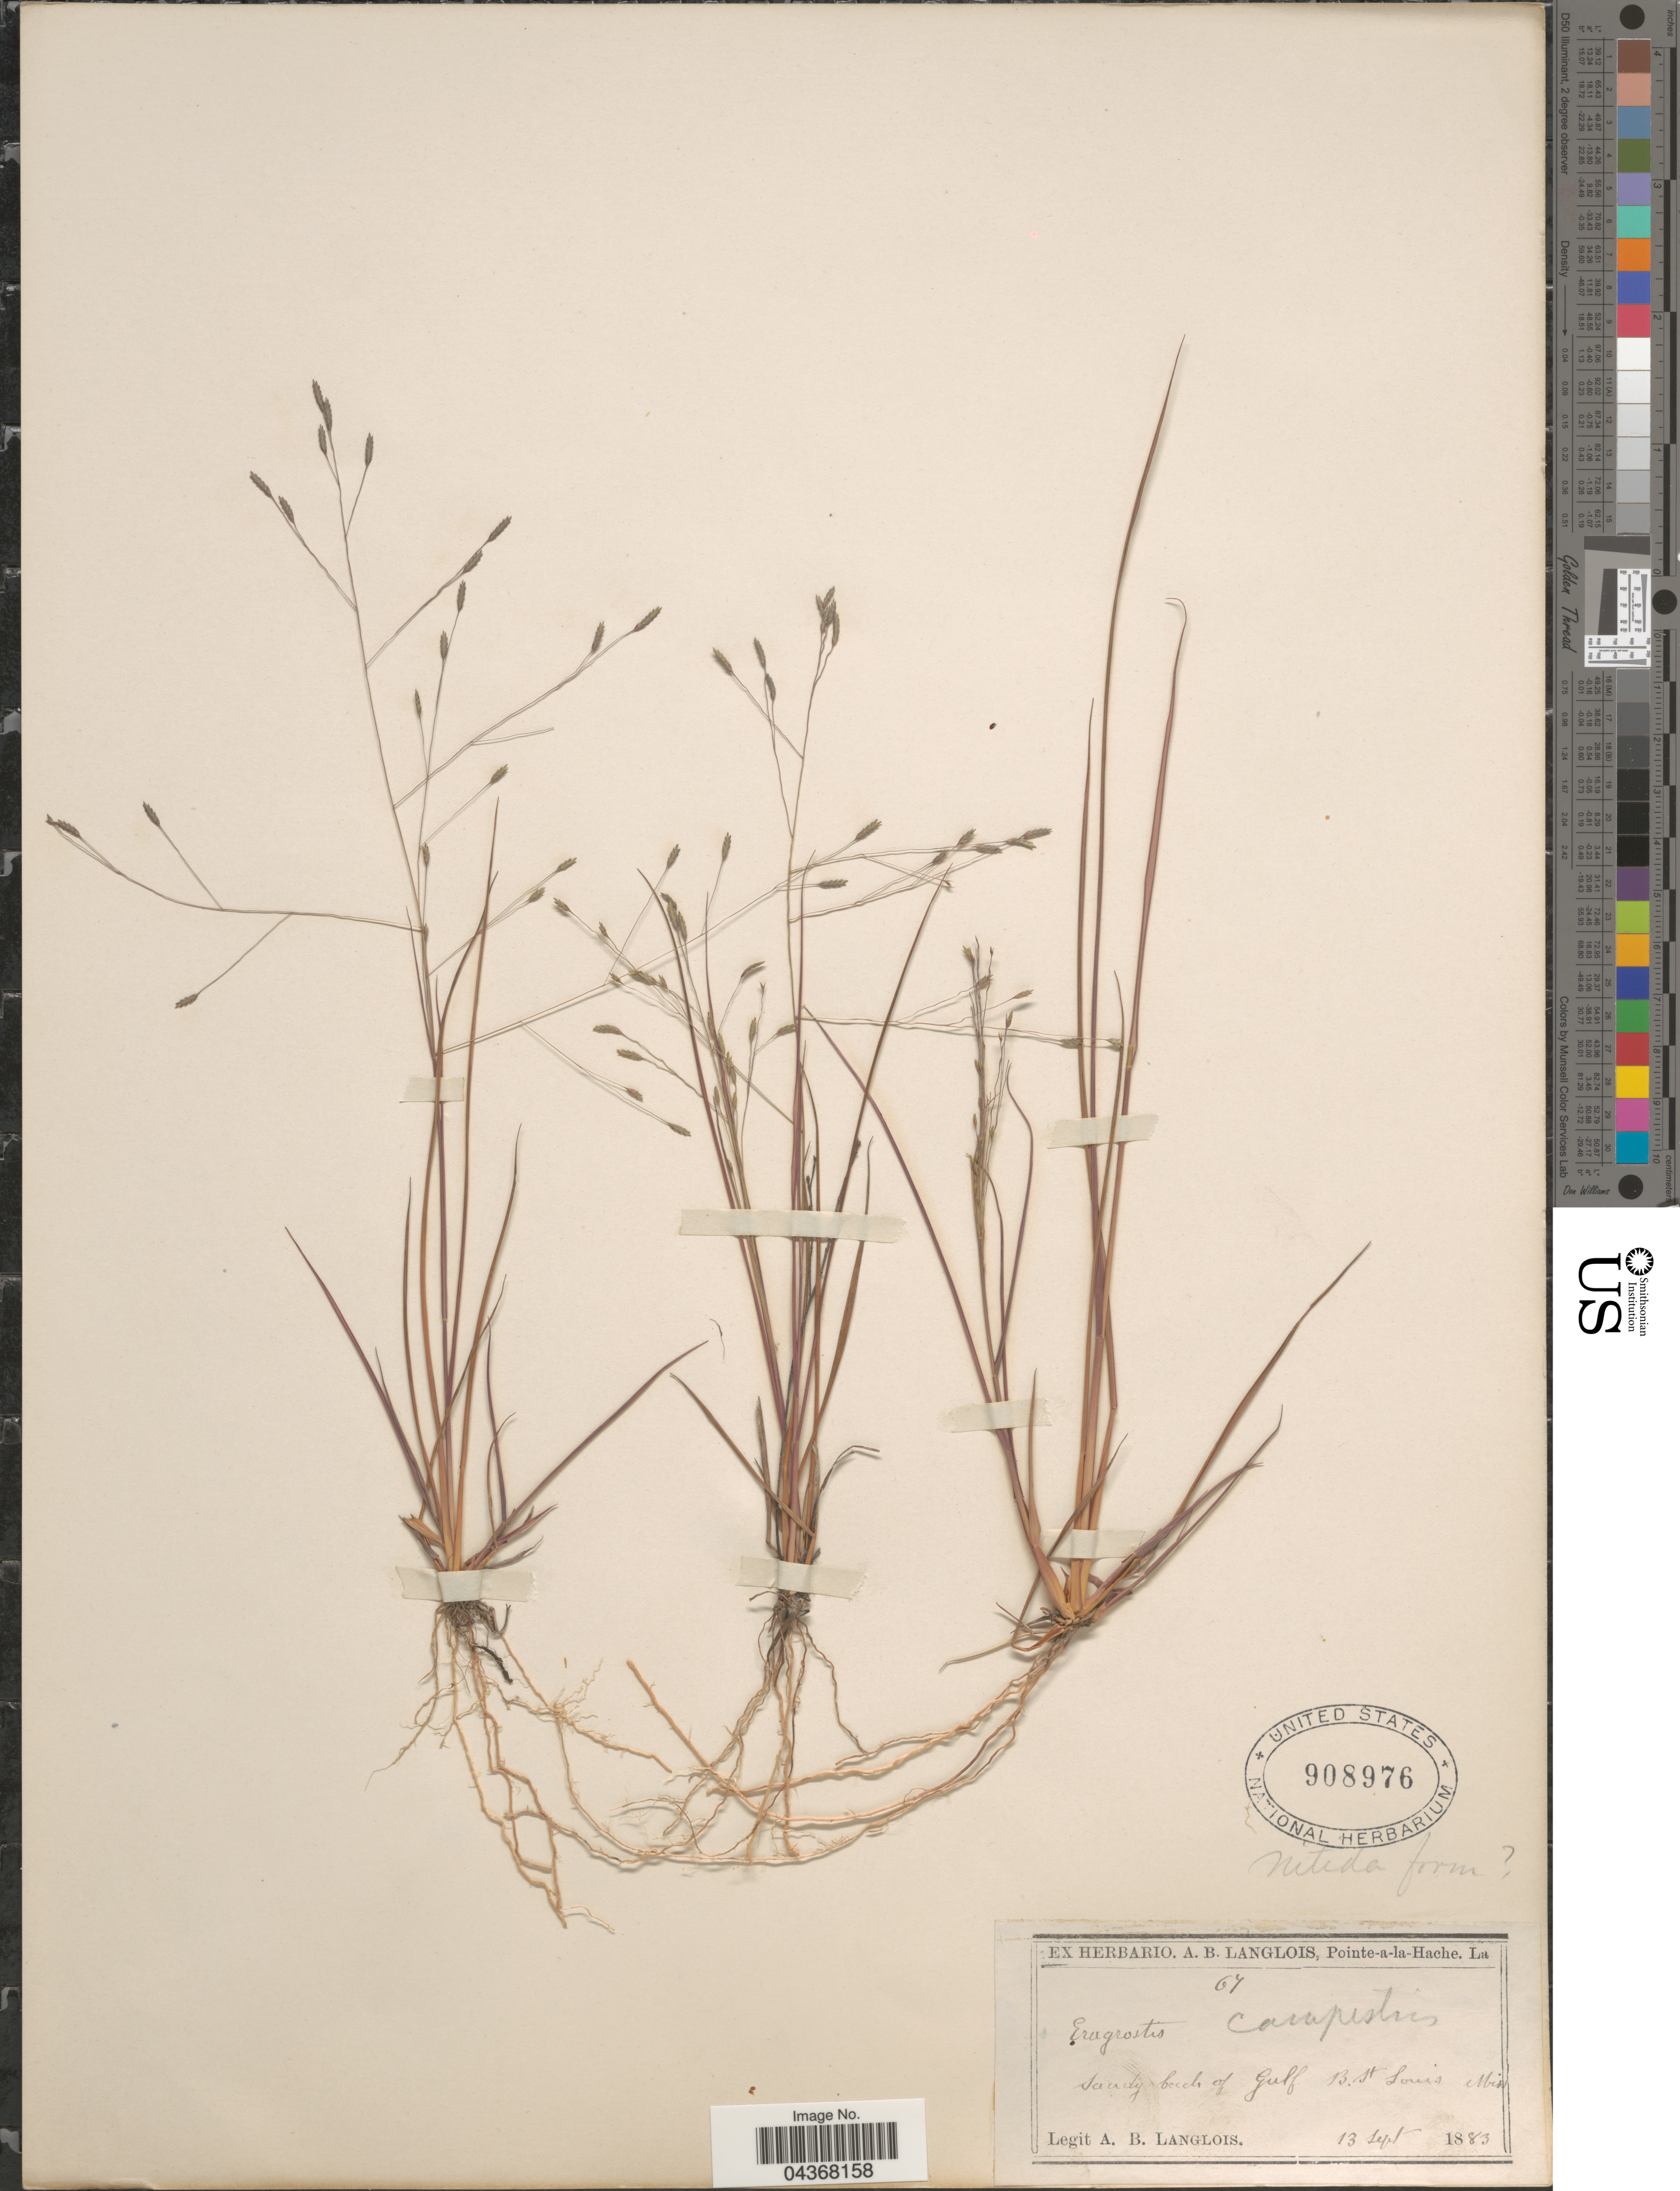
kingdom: Plantae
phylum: Tracheophyta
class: Liliopsida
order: Poales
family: Poaceae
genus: Eragrostis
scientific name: Eragrostis elliottii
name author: S. Watson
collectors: A. Langlois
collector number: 67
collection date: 1883-09-13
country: United States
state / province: Mississippi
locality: Sandy beach of Gulf. B.St Louis.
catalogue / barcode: US 908976